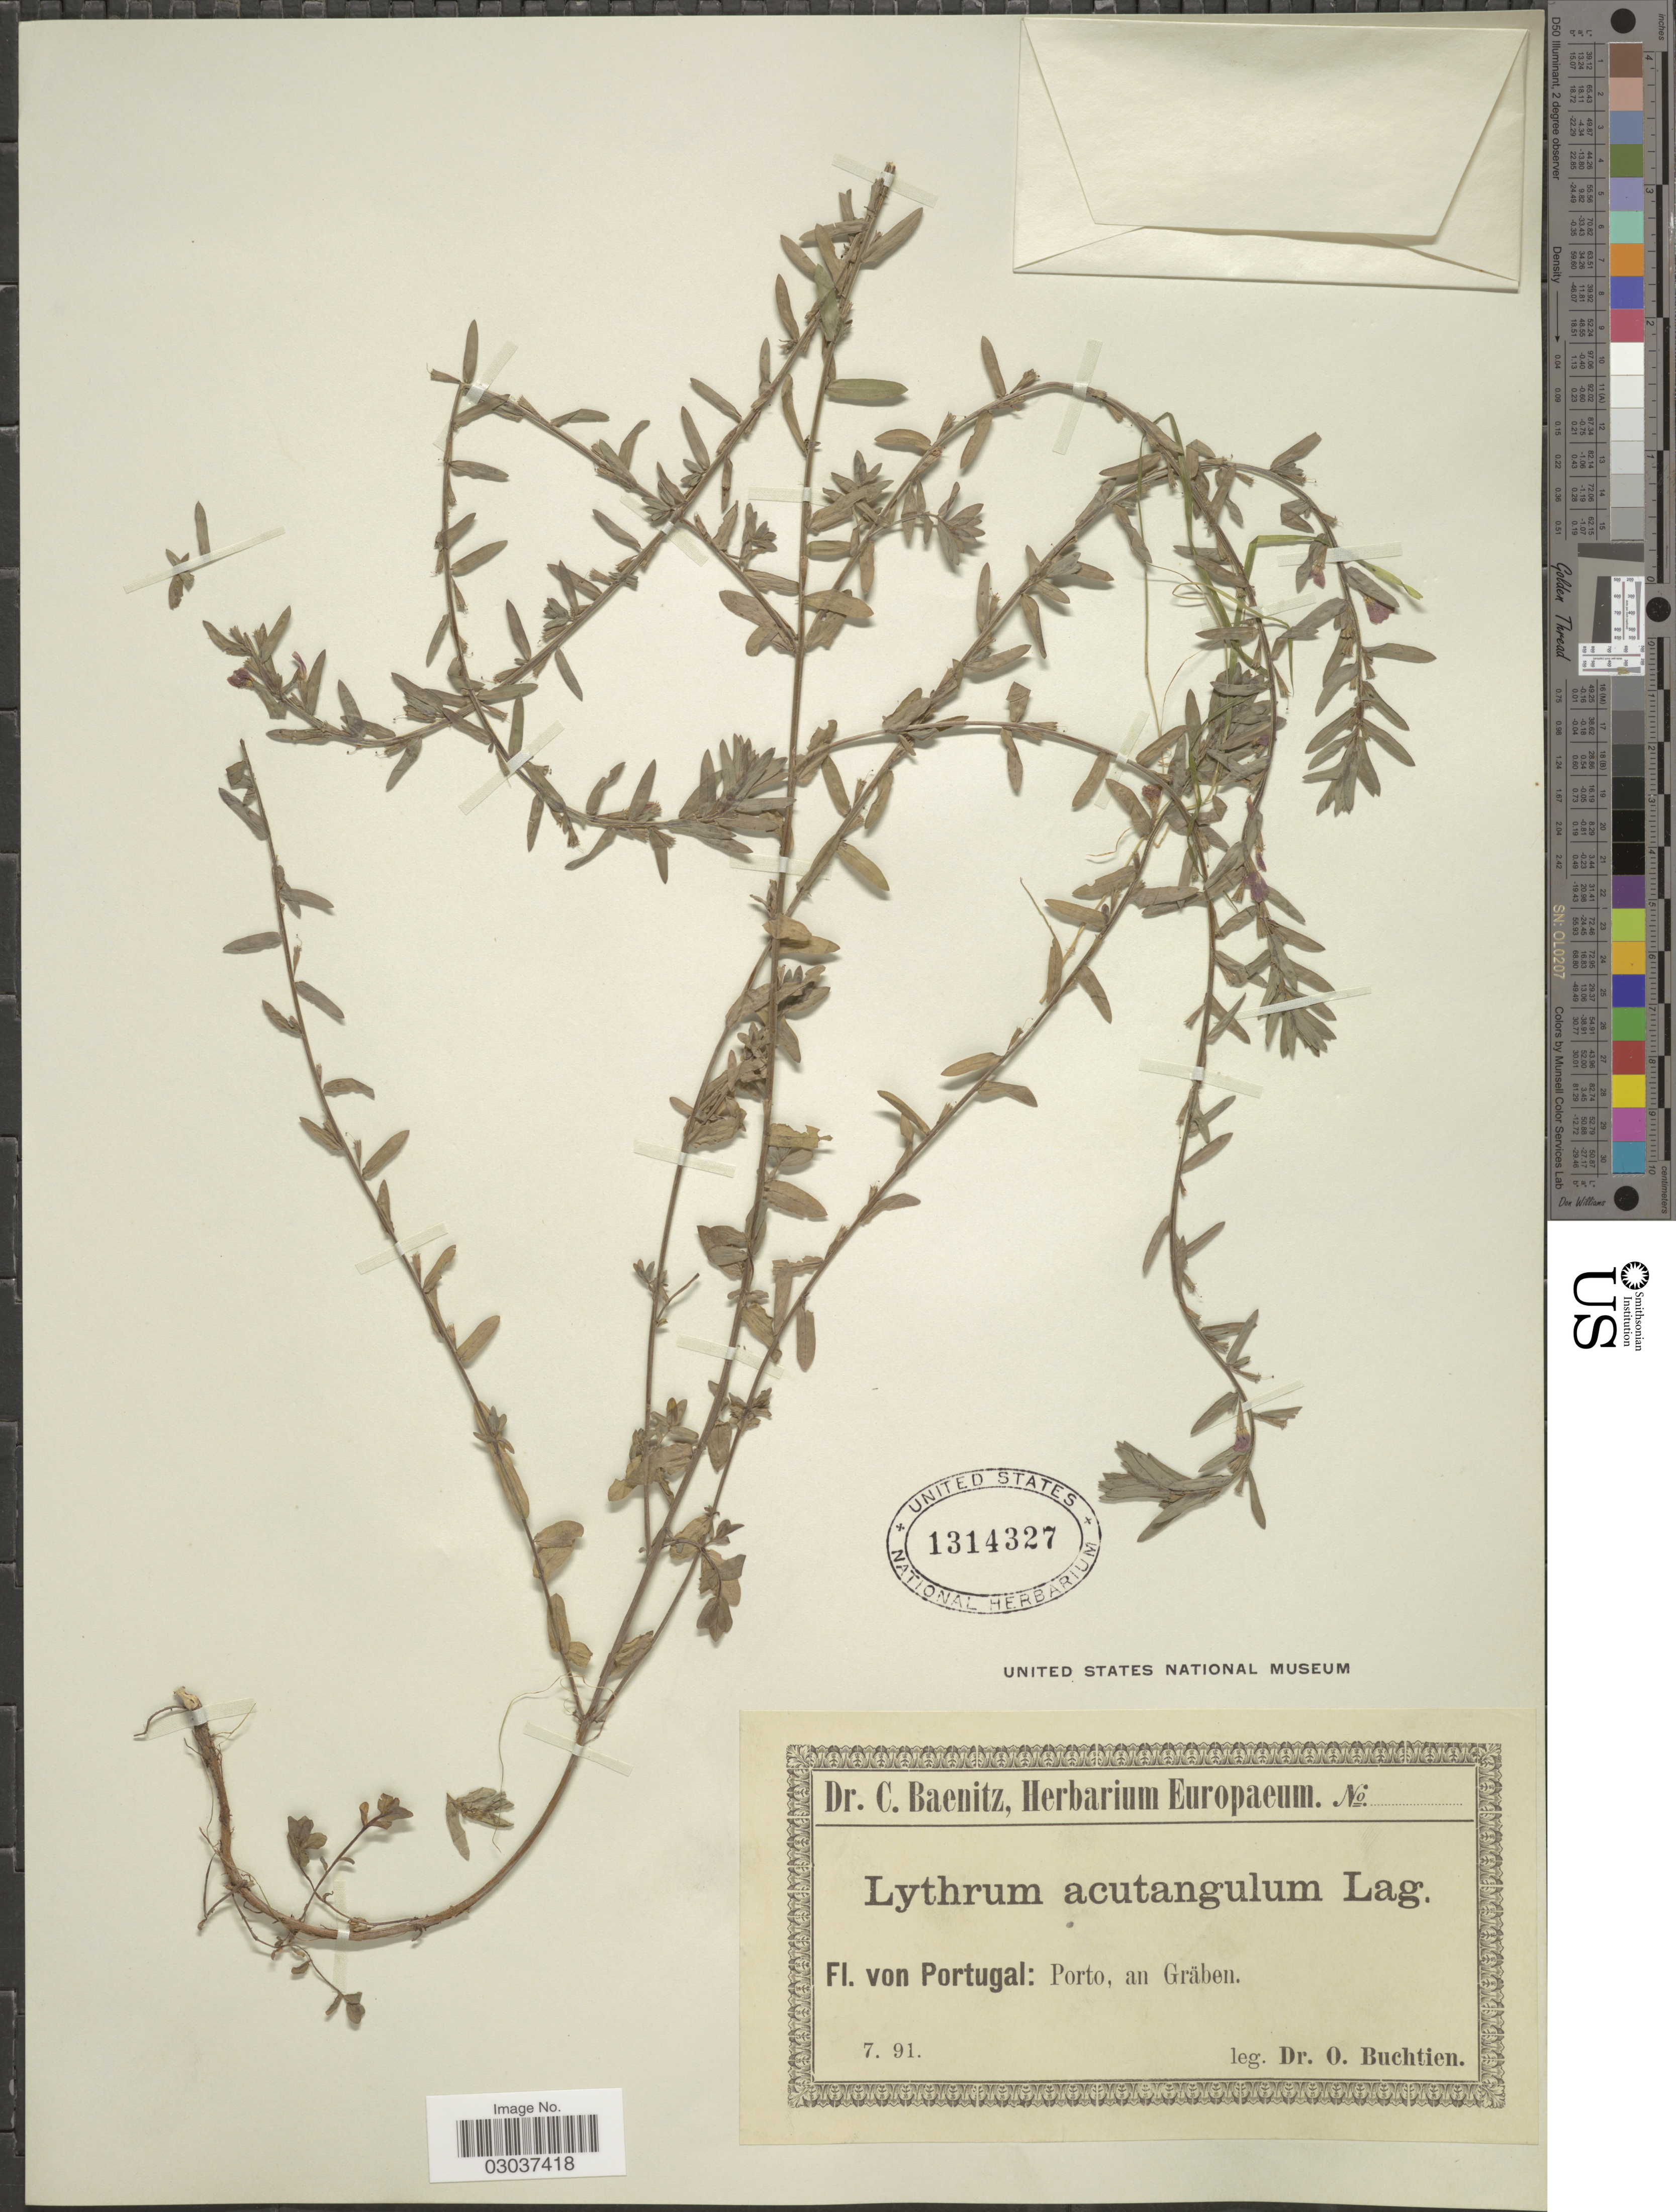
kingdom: Plantae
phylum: Tracheophyta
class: Magnoliopsida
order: Myrtales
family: Lythraceae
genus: Lythrum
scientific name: Lythrum acutangulum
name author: Lag.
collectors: O. Buchtien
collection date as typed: Transcribed d/m/y: /7/91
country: Portugal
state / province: Porto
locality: Porto, an Gräben.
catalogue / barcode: US 1314327